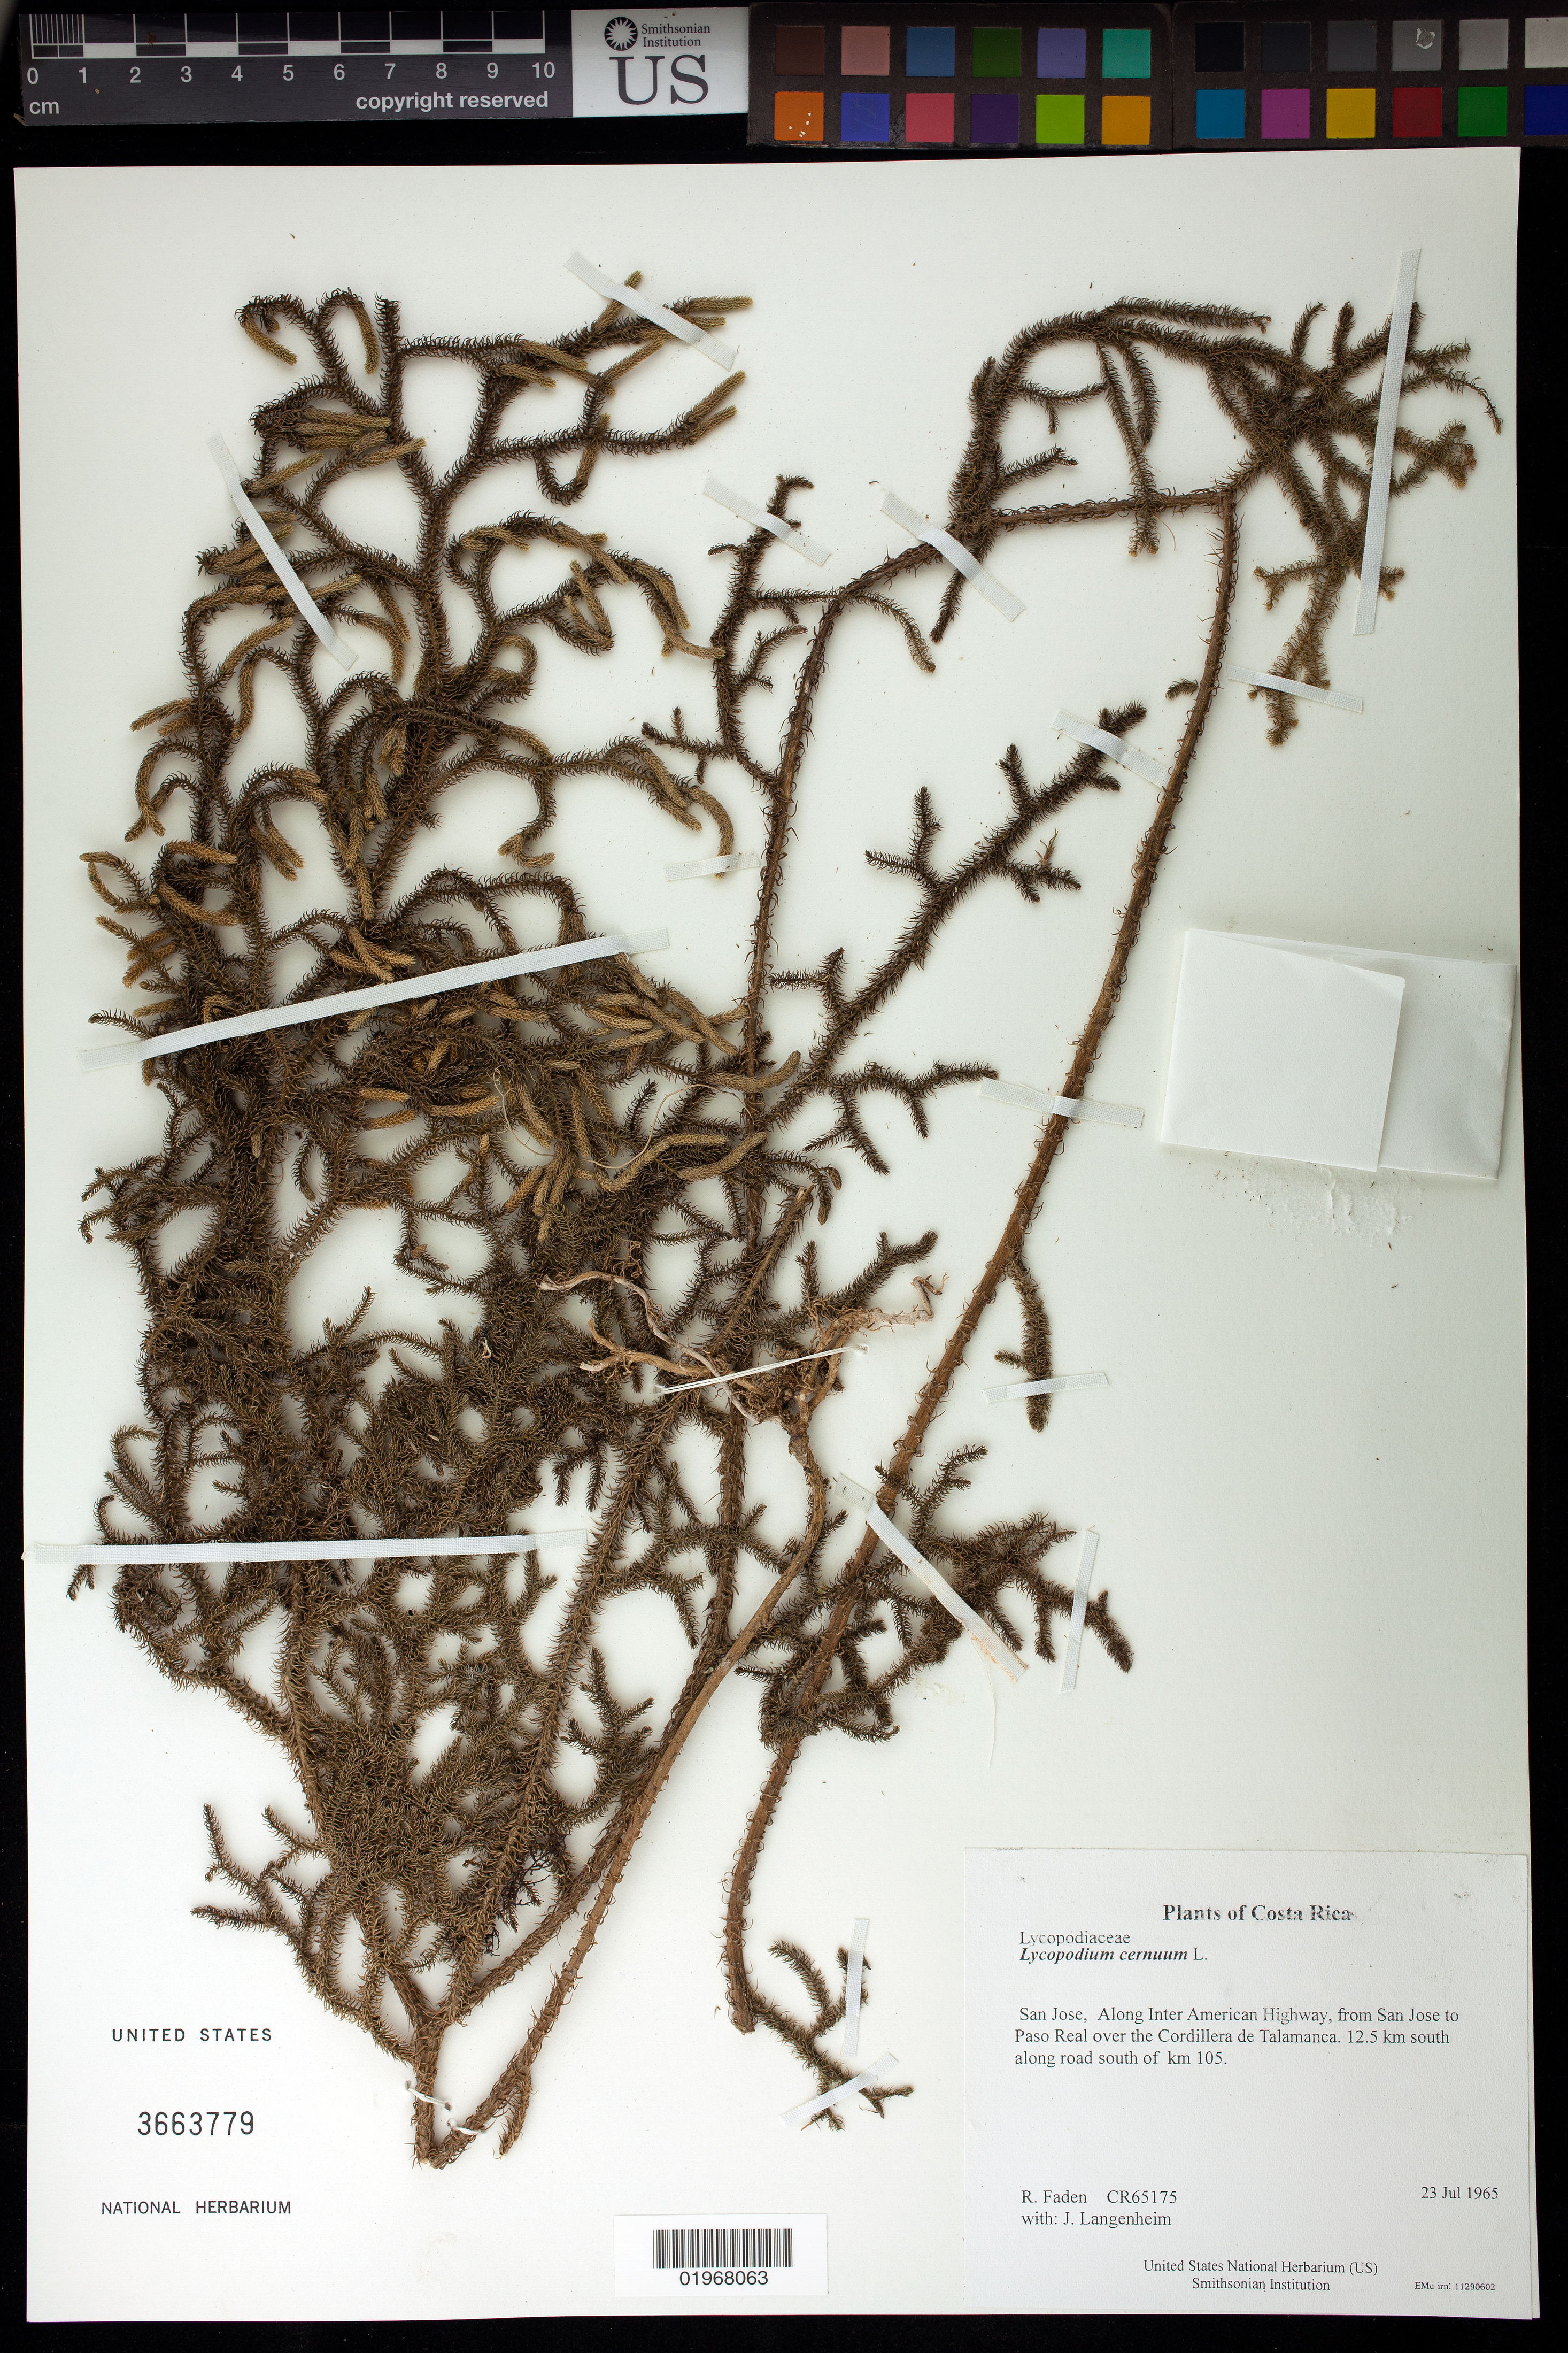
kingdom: Plantae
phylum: Tracheophyta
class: Lycopodiopsida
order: Lycopodiales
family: Lycopodiaceae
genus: Palhinhaea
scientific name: Palhinhaea cernua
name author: (L.) Vasc. & Franco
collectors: R. B. Faden & J. Langenheim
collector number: CR65175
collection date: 1965-07-23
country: Costa Rica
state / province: San Jose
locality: Along Inter American Highway, from San Jose to Paso Real over the Cordillera de Talamanca. 12.5 km south along road south of km 105.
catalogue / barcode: US 3663779